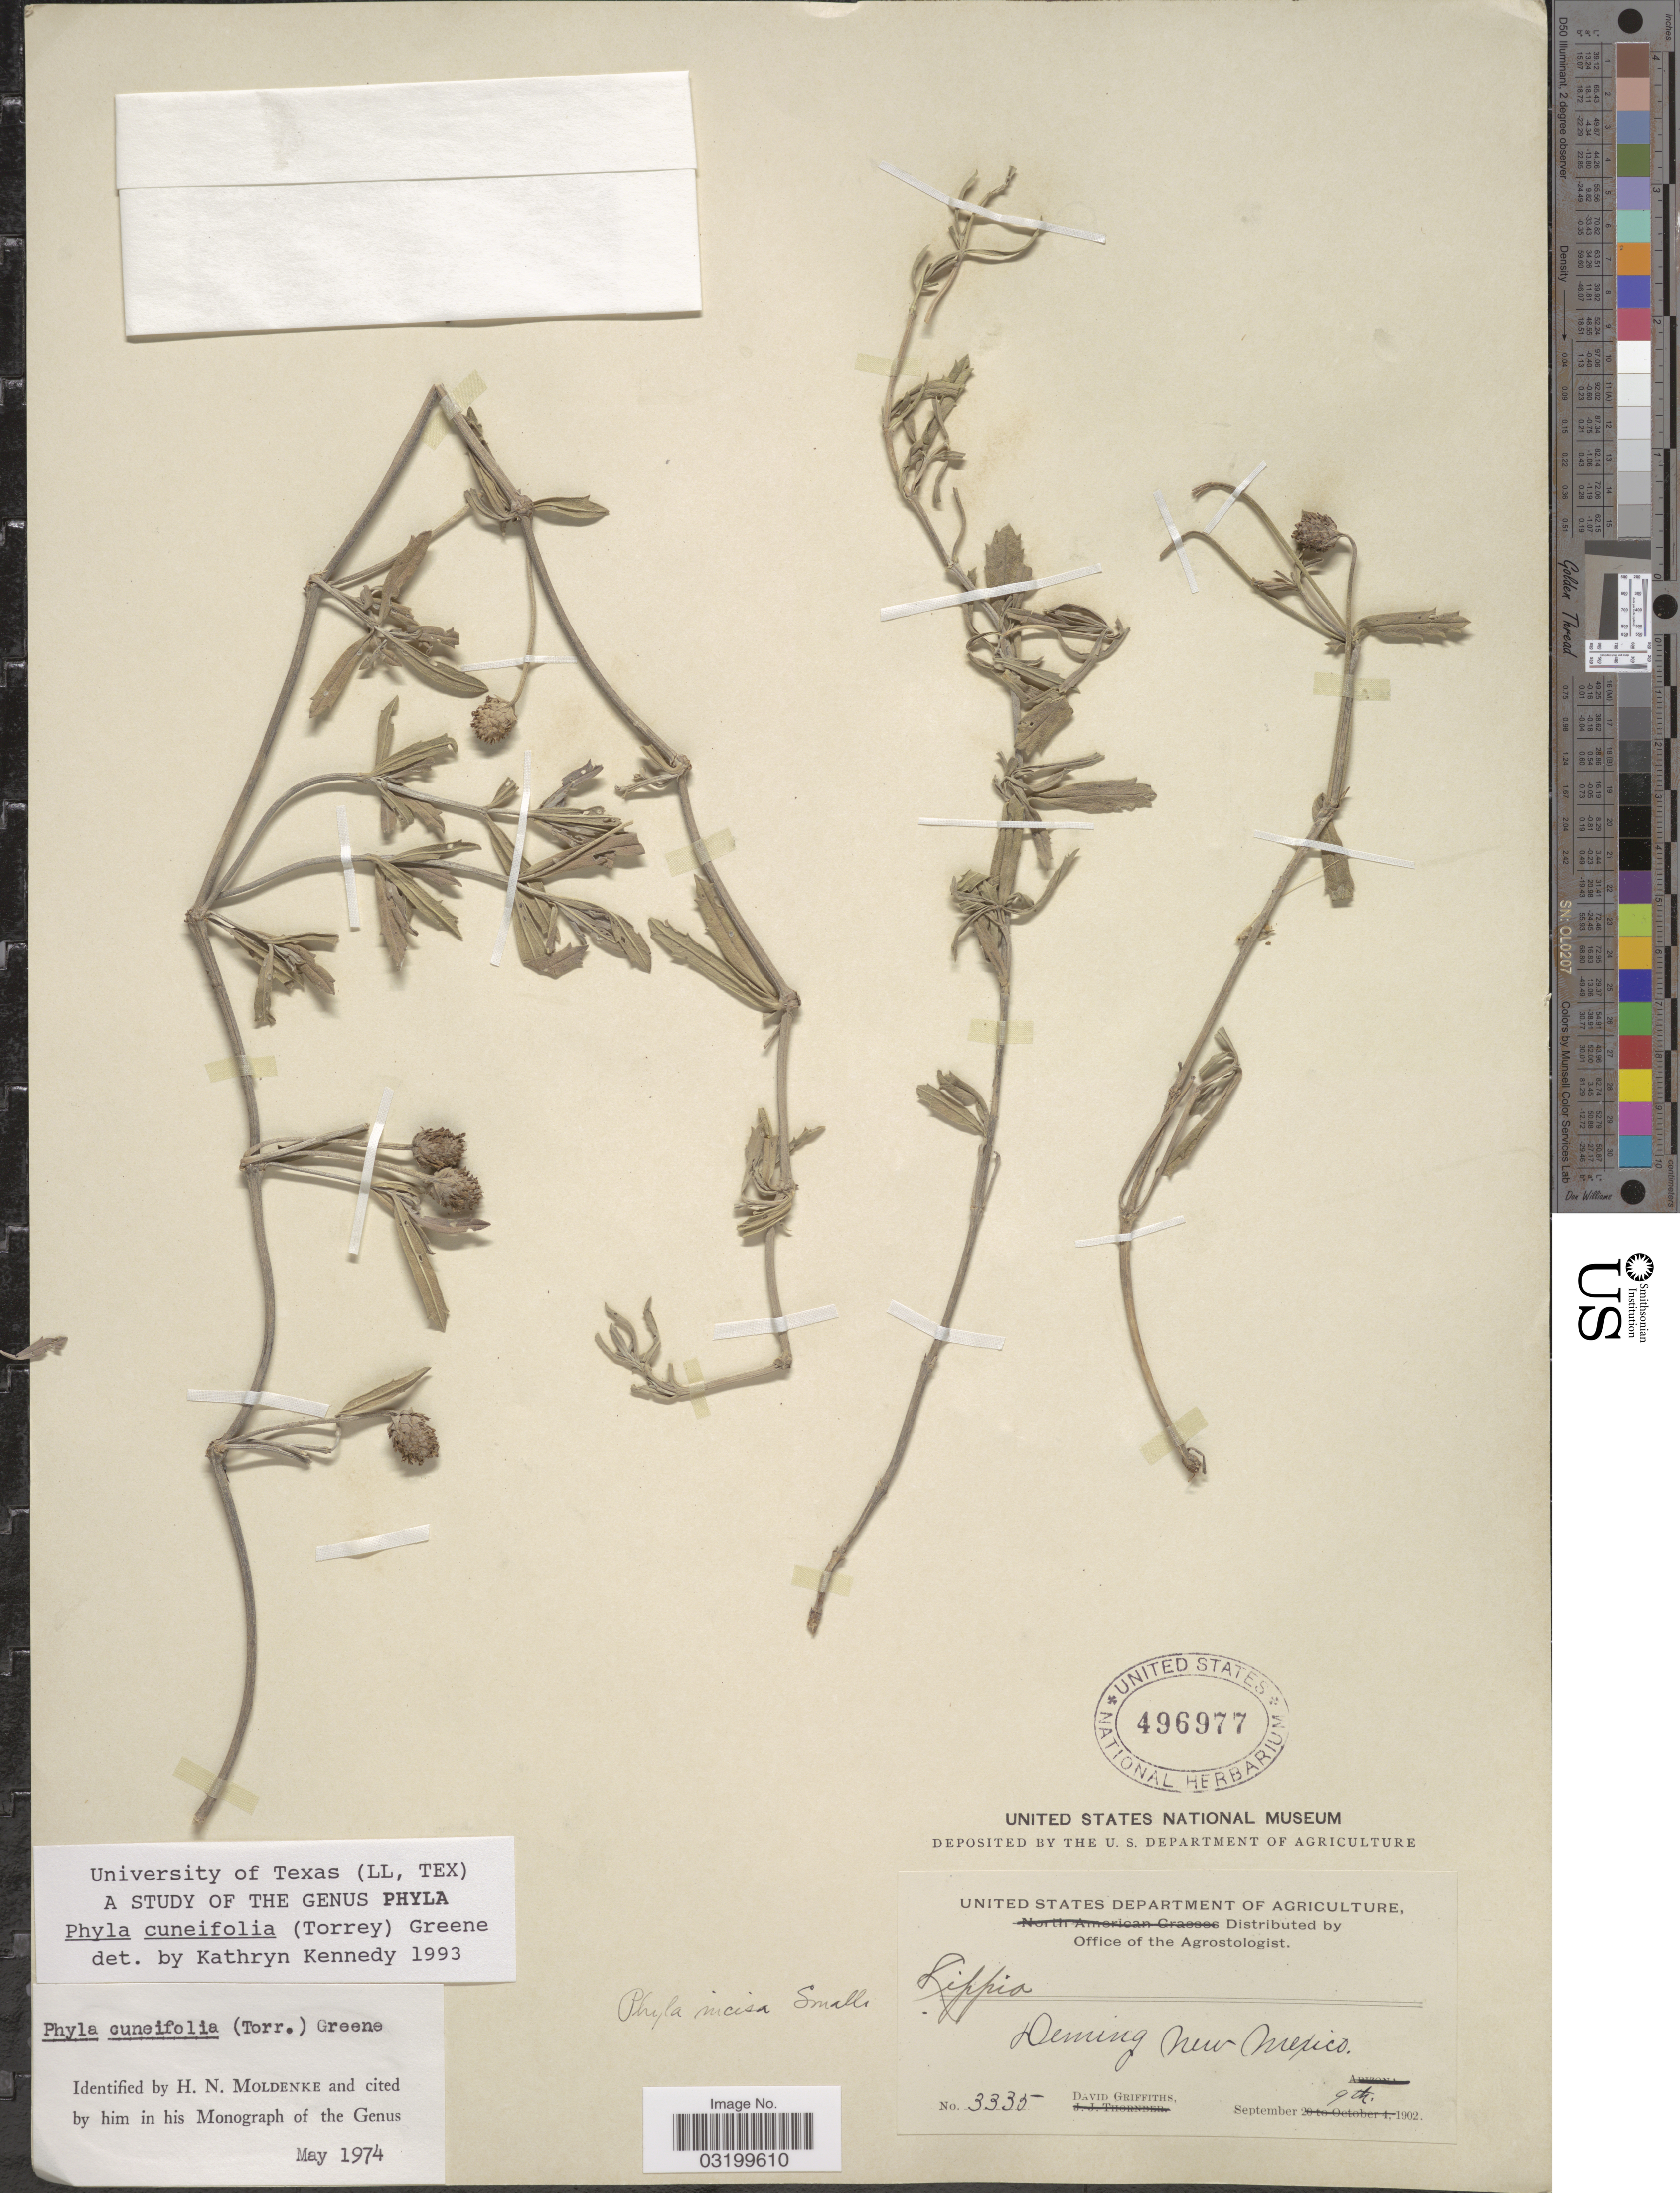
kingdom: Plantae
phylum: Tracheophyta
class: Magnoliopsida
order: Lamiales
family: Verbenaceae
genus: Phyla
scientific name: Phyla cuneifolia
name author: (Torr.) Greene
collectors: D. Griffiths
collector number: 3335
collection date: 1902-09-09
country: United States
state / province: New Mexico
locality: Deming.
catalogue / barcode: US 496977